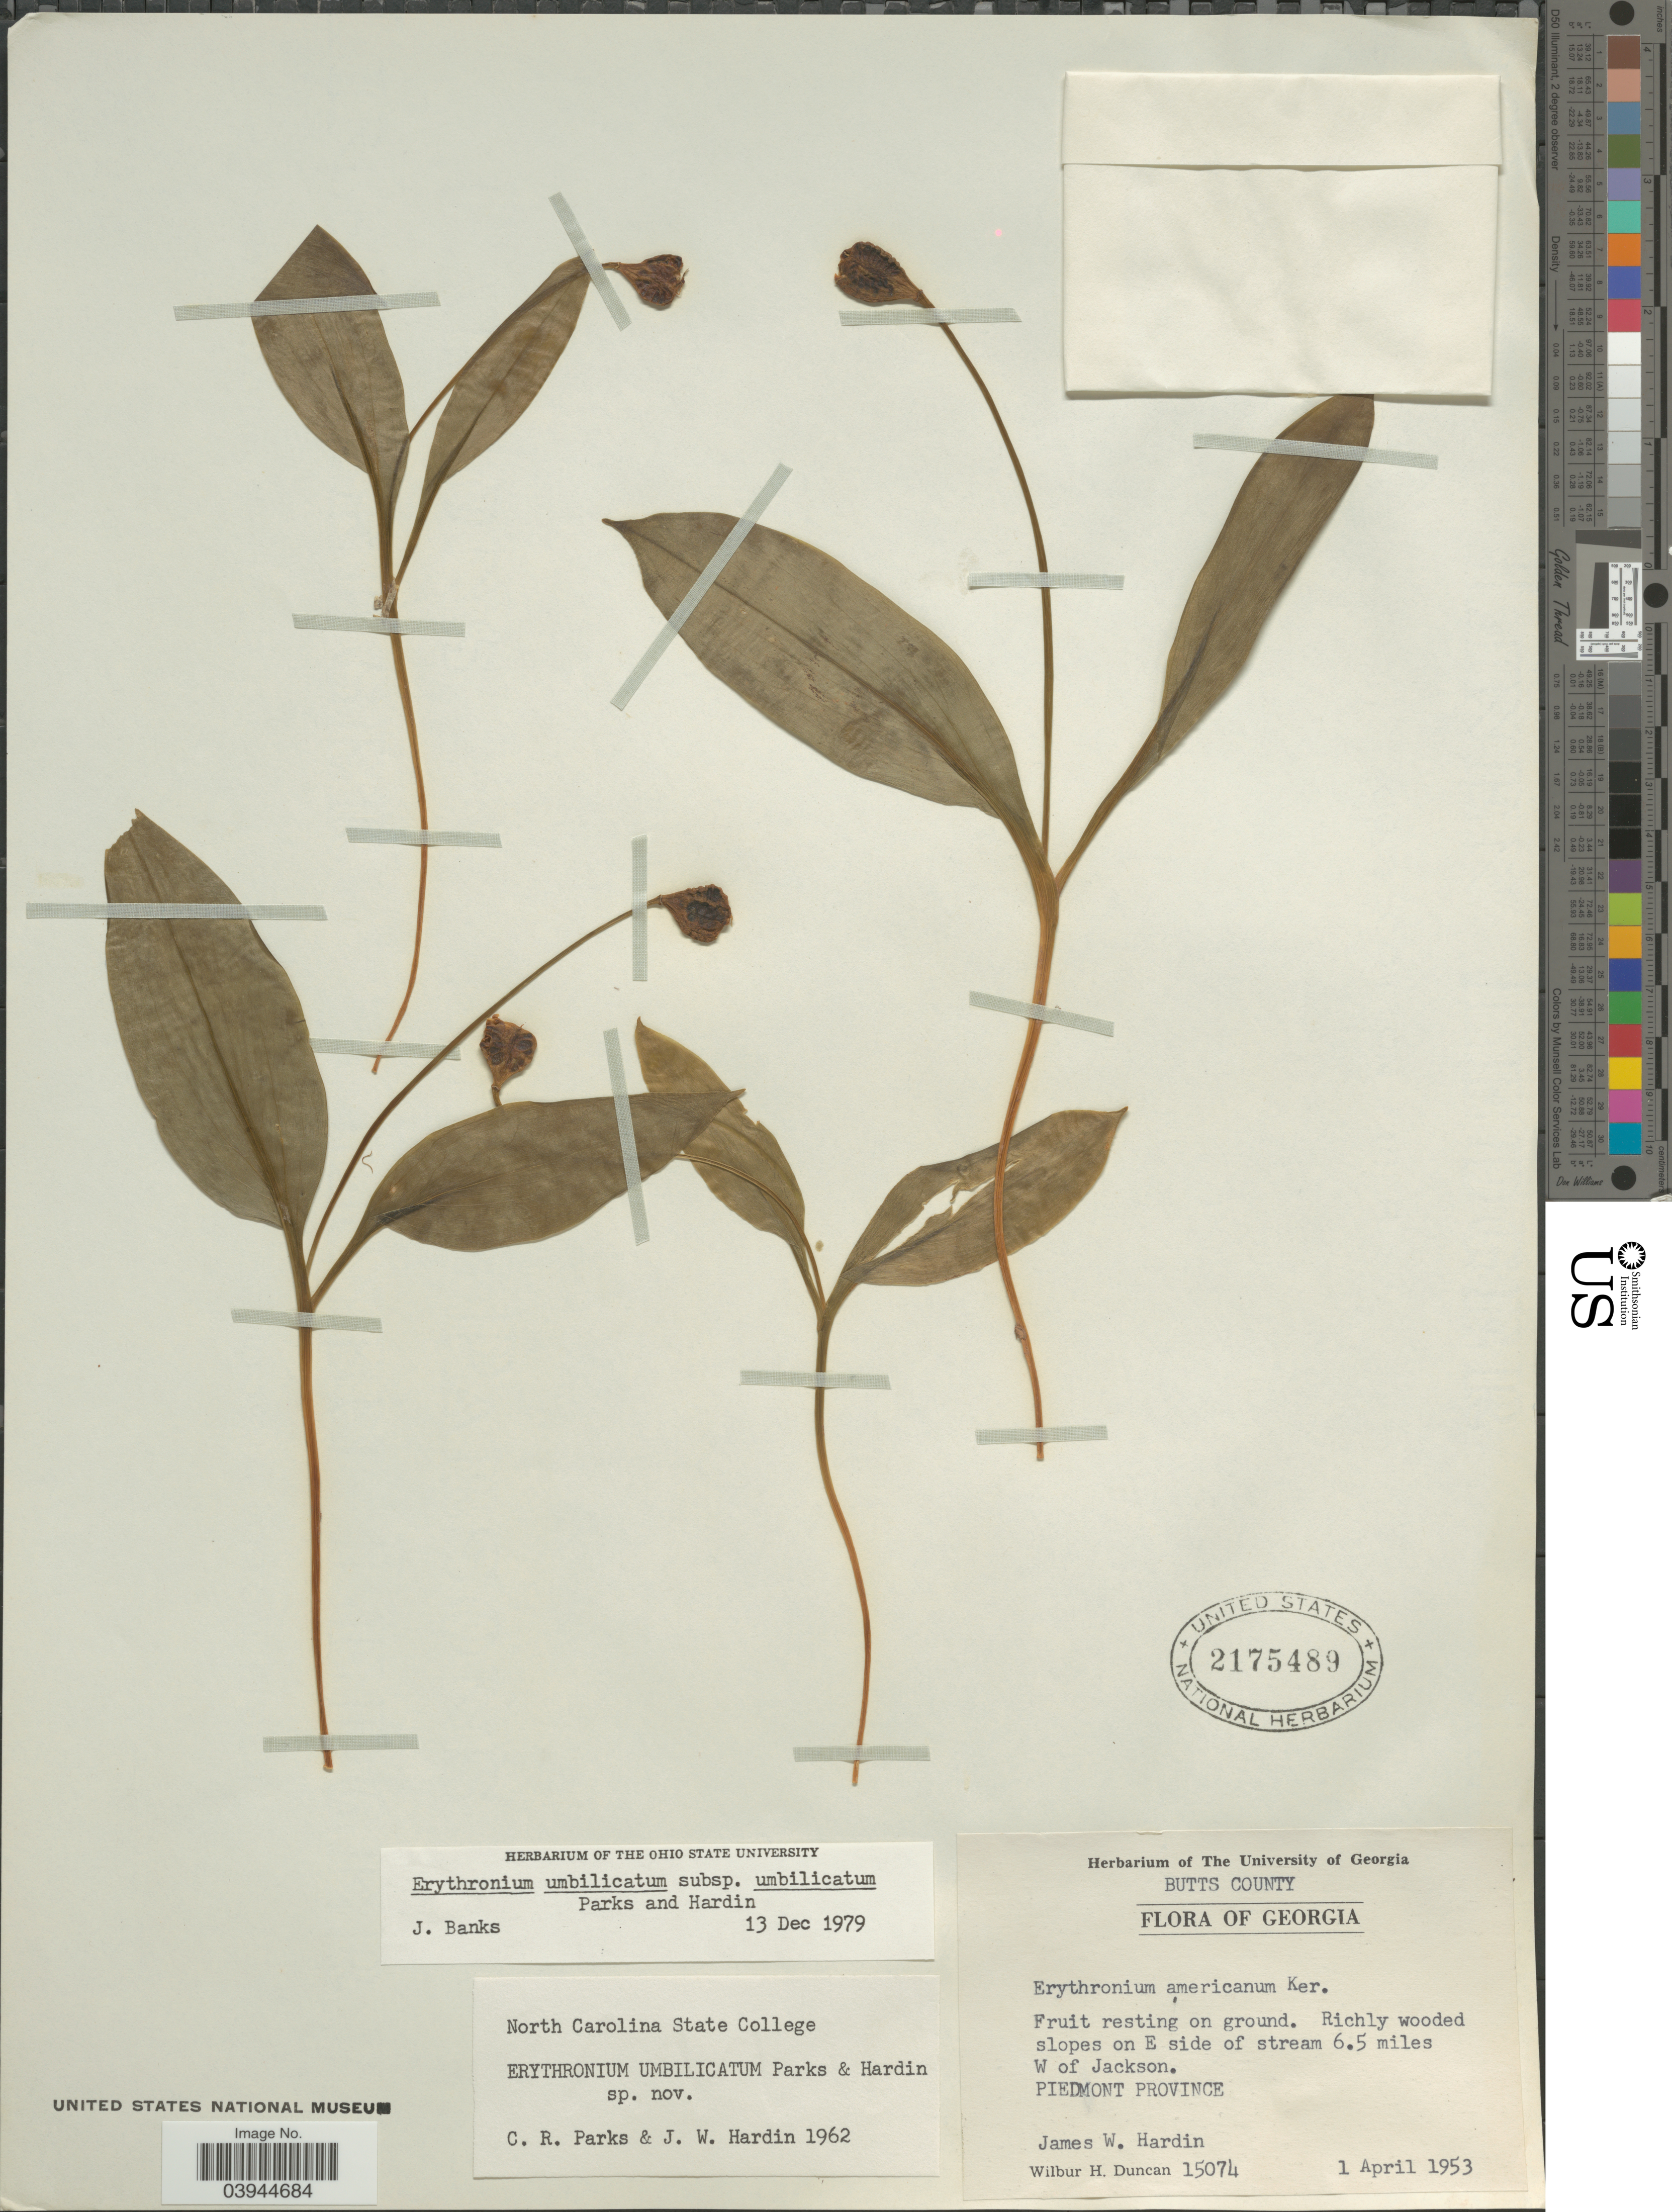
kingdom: Plantae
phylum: Tracheophyta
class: Liliopsida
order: Liliales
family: Liliaceae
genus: Erythronium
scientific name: Erythronium umbilicatum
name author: C.R. Parks & Hardin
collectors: J. W. Hardin & W. H. Duncan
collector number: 15074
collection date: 1953-04-01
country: United States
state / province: Georgia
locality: Butts County. Richly wooded slopes on E side of stream 6.5 miles W of Jackson. Piedmont Province.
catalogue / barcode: US 2175489